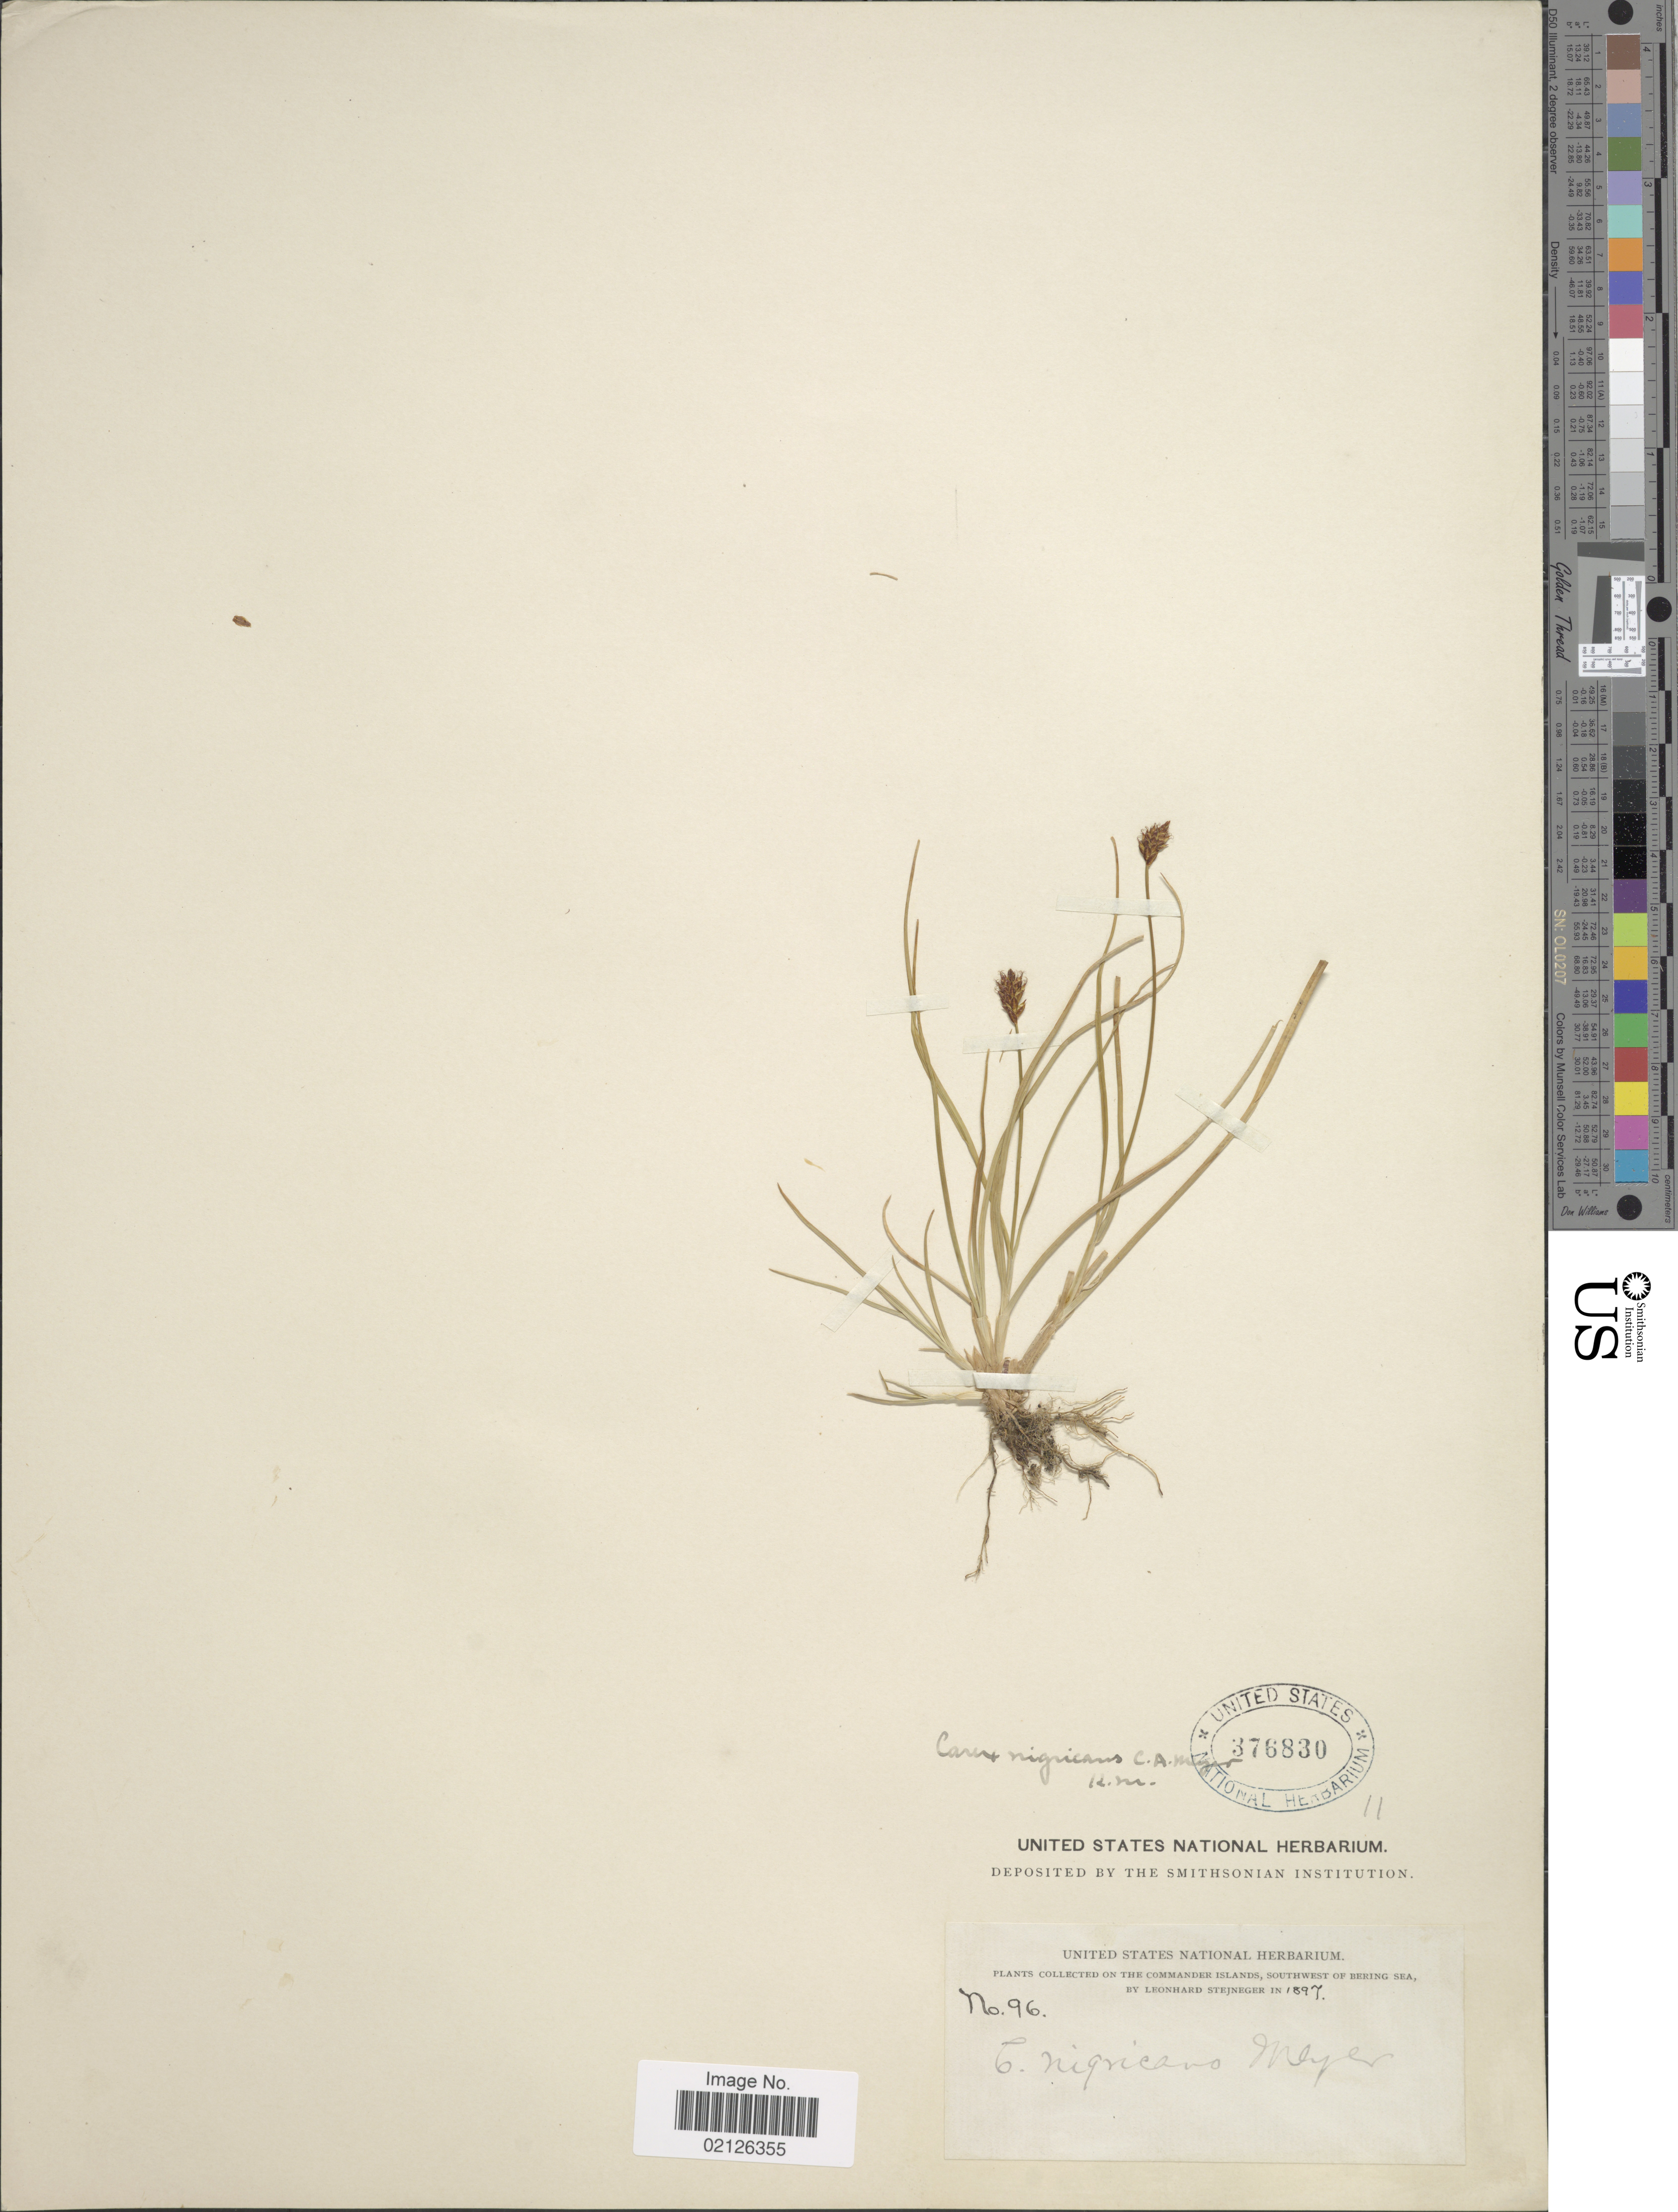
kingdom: Plantae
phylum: Tracheophyta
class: Liliopsida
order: Poales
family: Cyperaceae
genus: Carex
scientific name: Carex nigricans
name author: C.A. Mey.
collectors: L. Stejneger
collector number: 96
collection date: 1897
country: Russian Federation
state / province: Kamchatka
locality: The Commander Islands, Southwest of Bering Sea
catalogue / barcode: US 376830